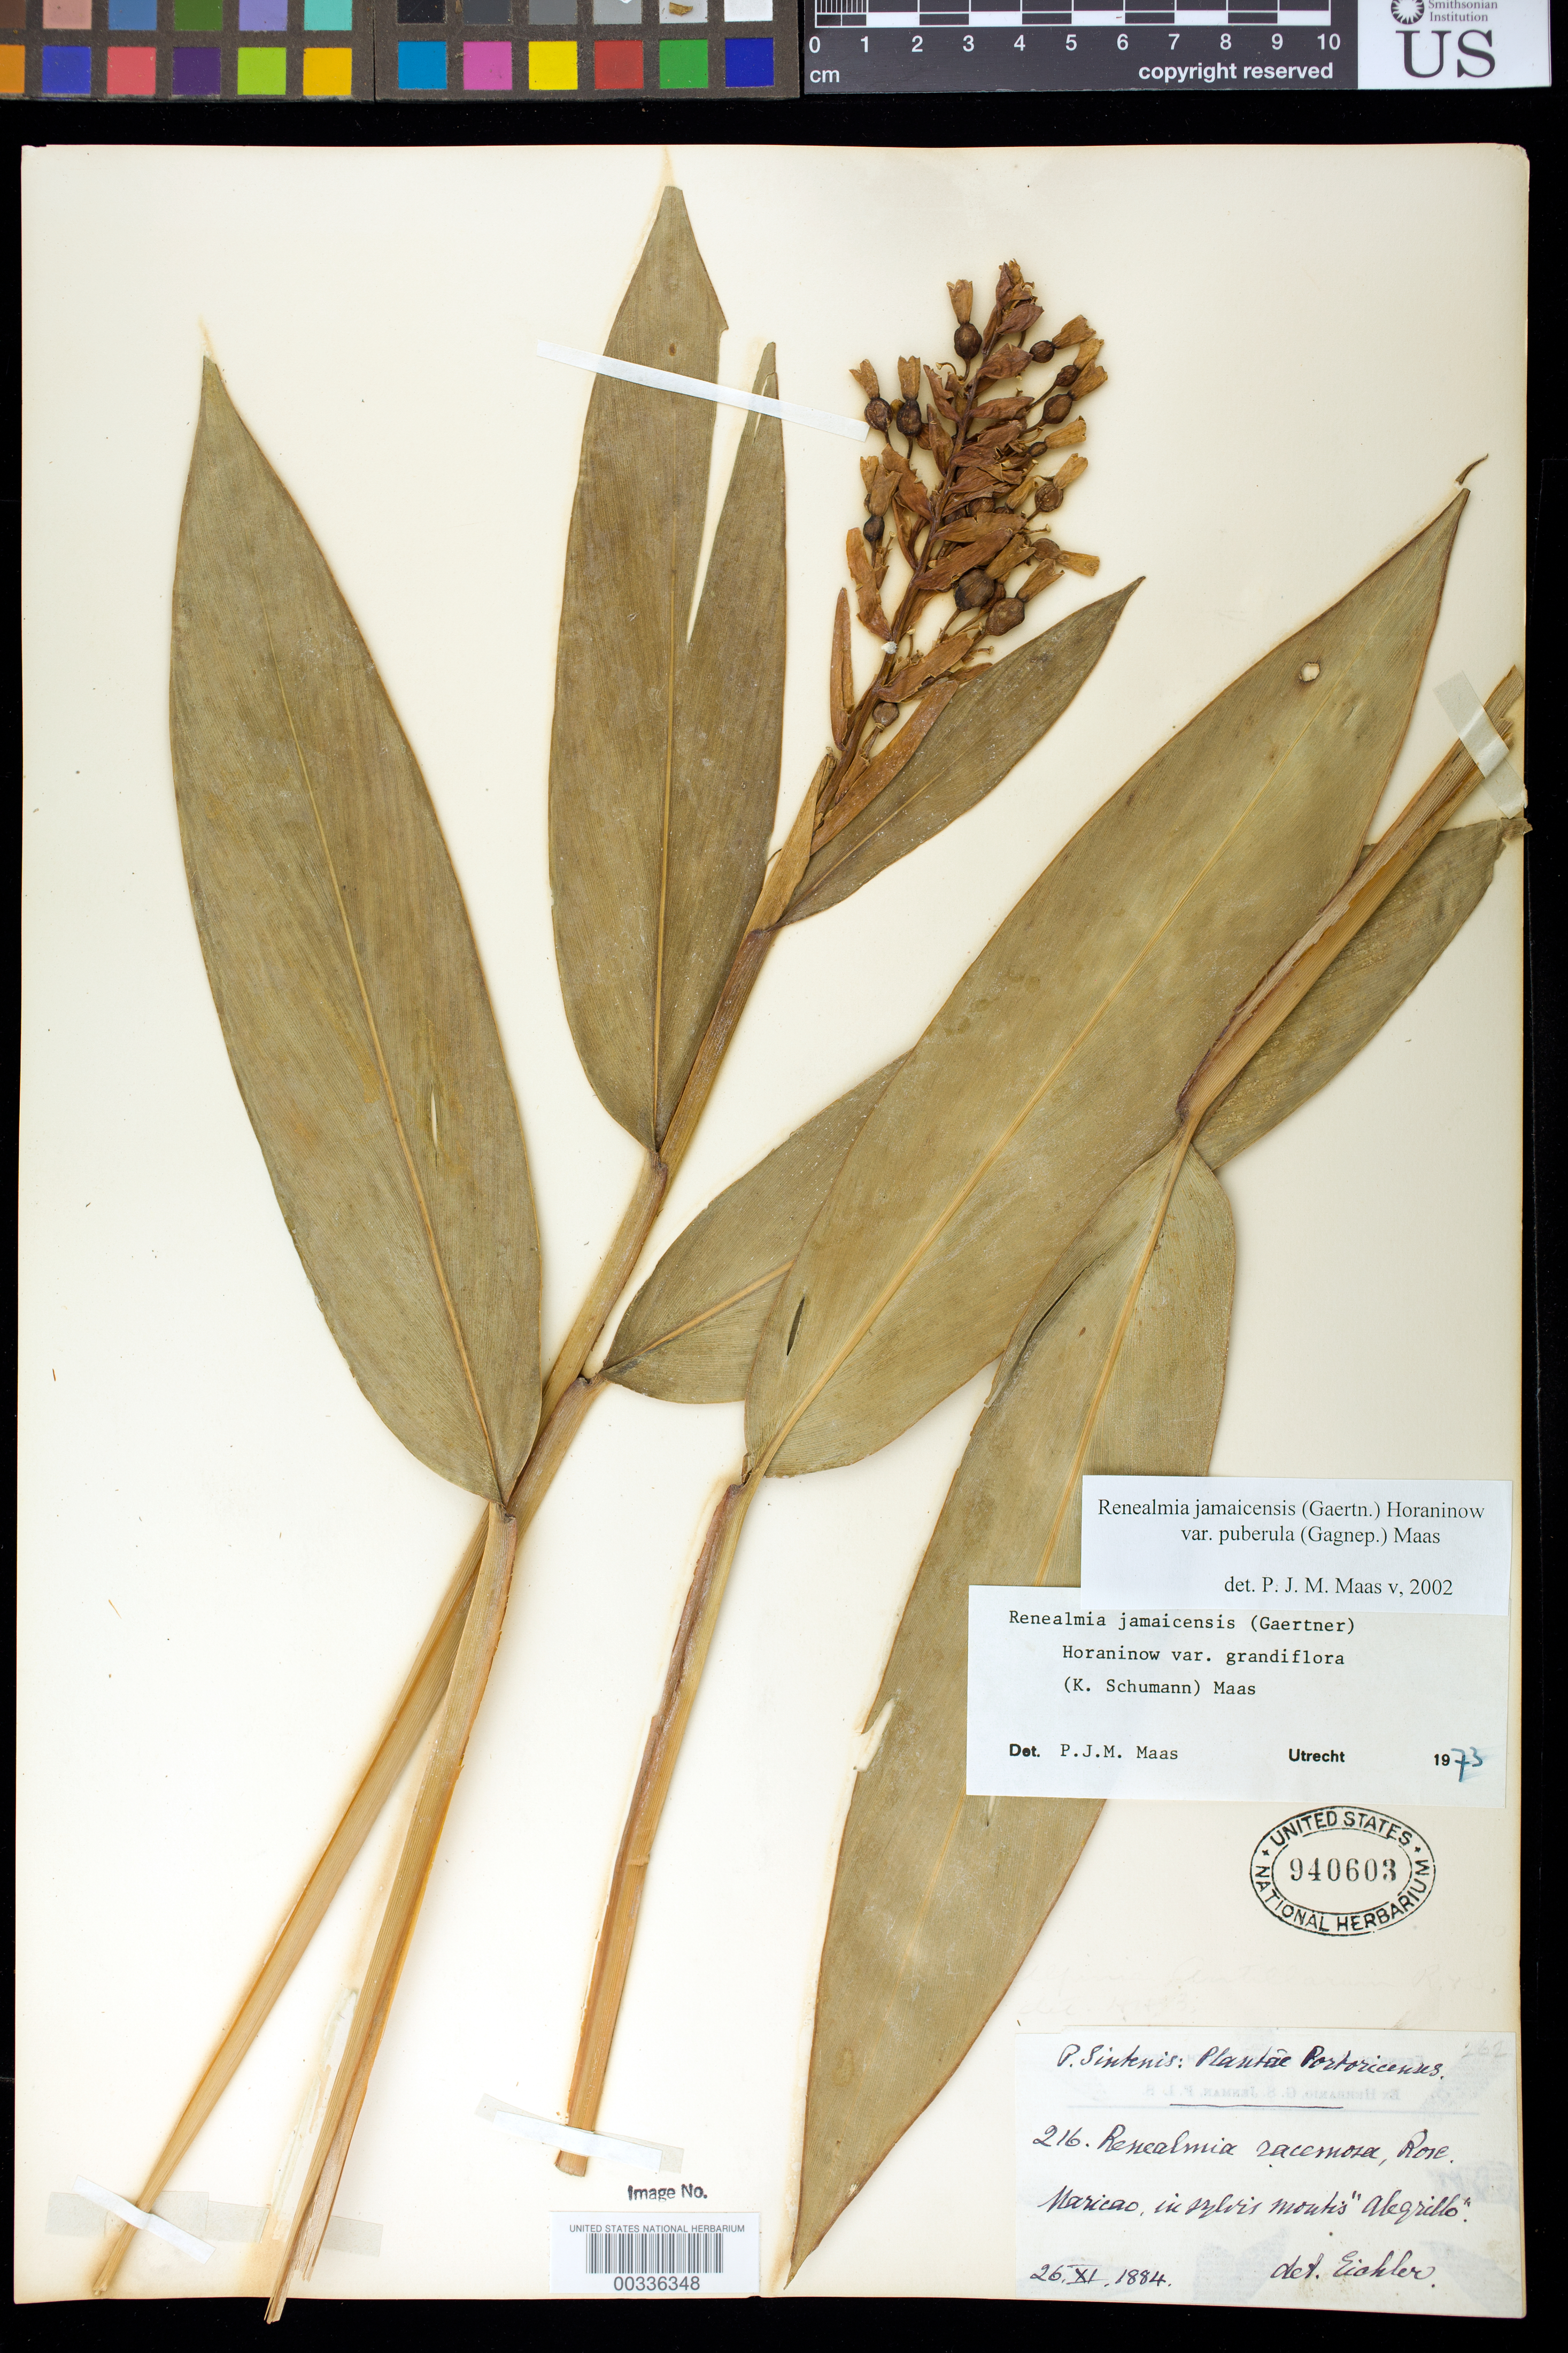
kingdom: Plantae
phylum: Tracheophyta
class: Liliopsida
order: Zingiberales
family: Zingiberaceae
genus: Renealmia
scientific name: Renealmia jamaicensis var. puberula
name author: (Gagnep.) Maas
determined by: Maas, Paul J. M.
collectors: P. Sintenis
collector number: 216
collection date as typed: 26 Nov 1884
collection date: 1884-11-26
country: Puerto Rico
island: Greater Antilles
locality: Maricao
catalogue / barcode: US 940603